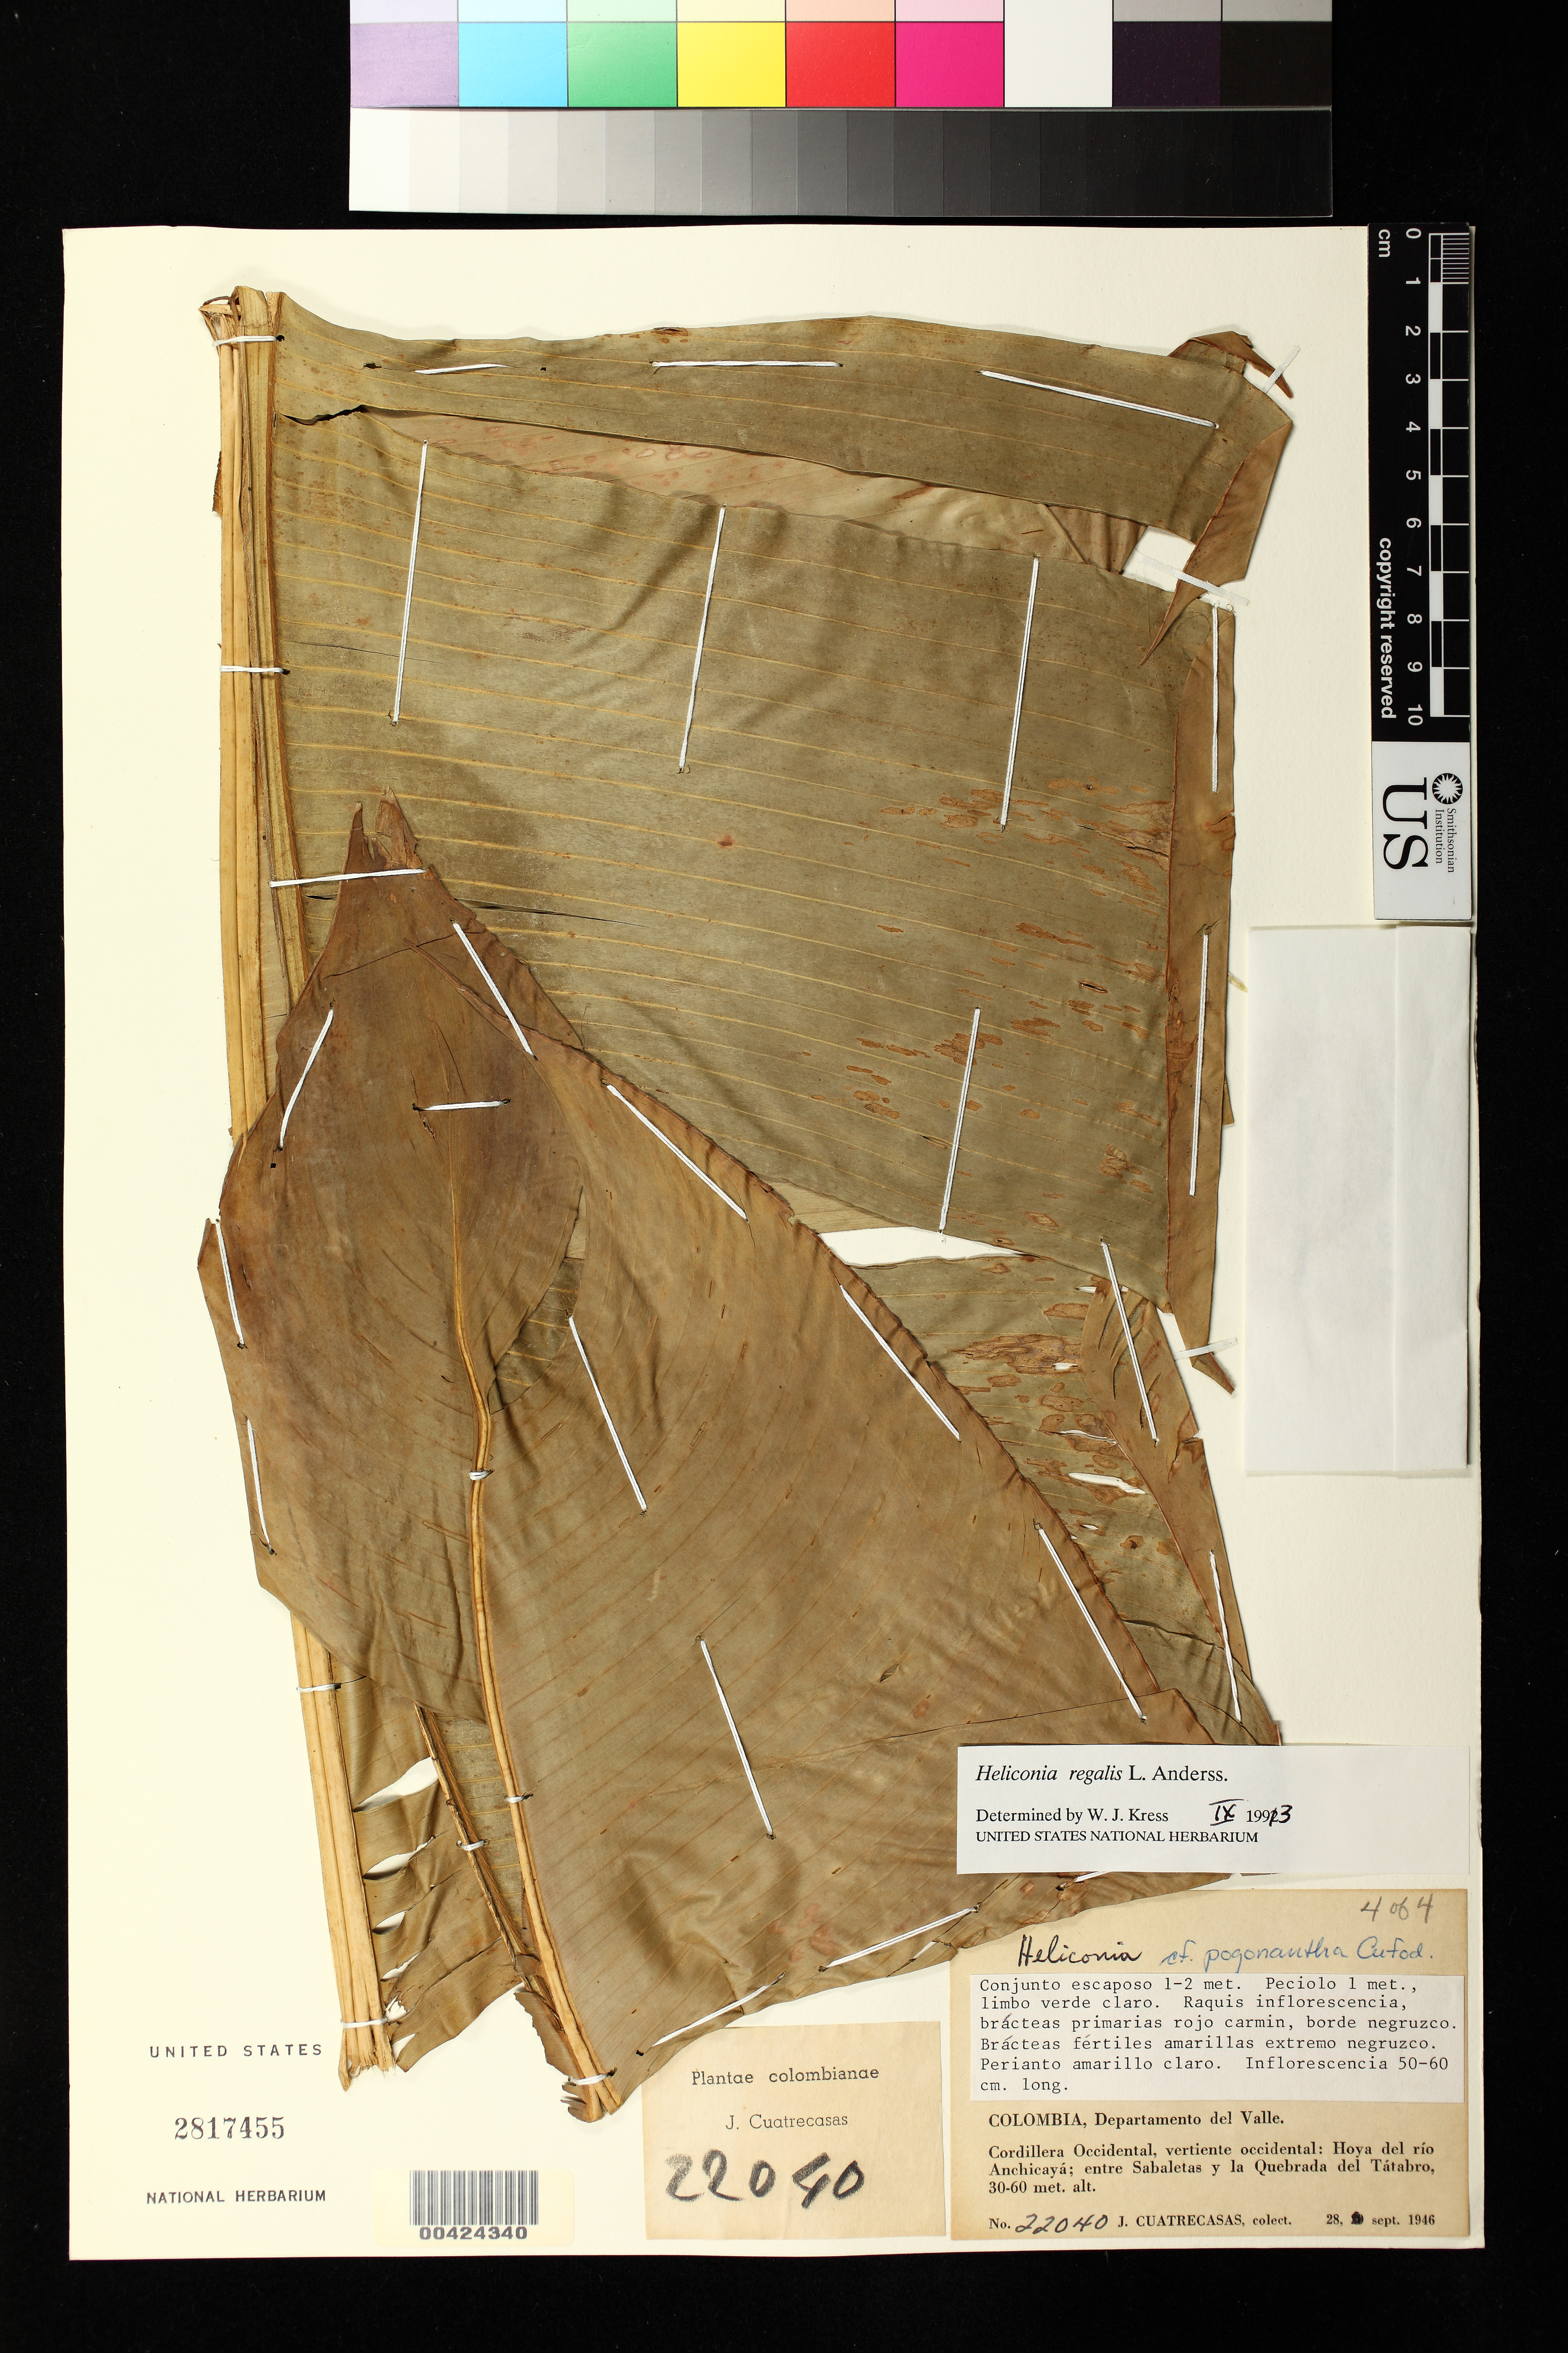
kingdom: Plantae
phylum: Tracheophyta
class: Liliopsida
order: Zingiberales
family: Heliconiaceae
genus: Heliconia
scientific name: Heliconia regalis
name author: L. Andersson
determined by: Kress, W. J., (US), Smithsonian Institution - National Museum of Natural History (UNITED STATES)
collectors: J. Cuatrecasas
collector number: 22040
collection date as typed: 28 Sep 1946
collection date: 1946-09-28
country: Colombia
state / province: Valle del Cauca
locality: Entre Sabaletas y la Quebrada del tatabro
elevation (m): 30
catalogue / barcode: US 2817455